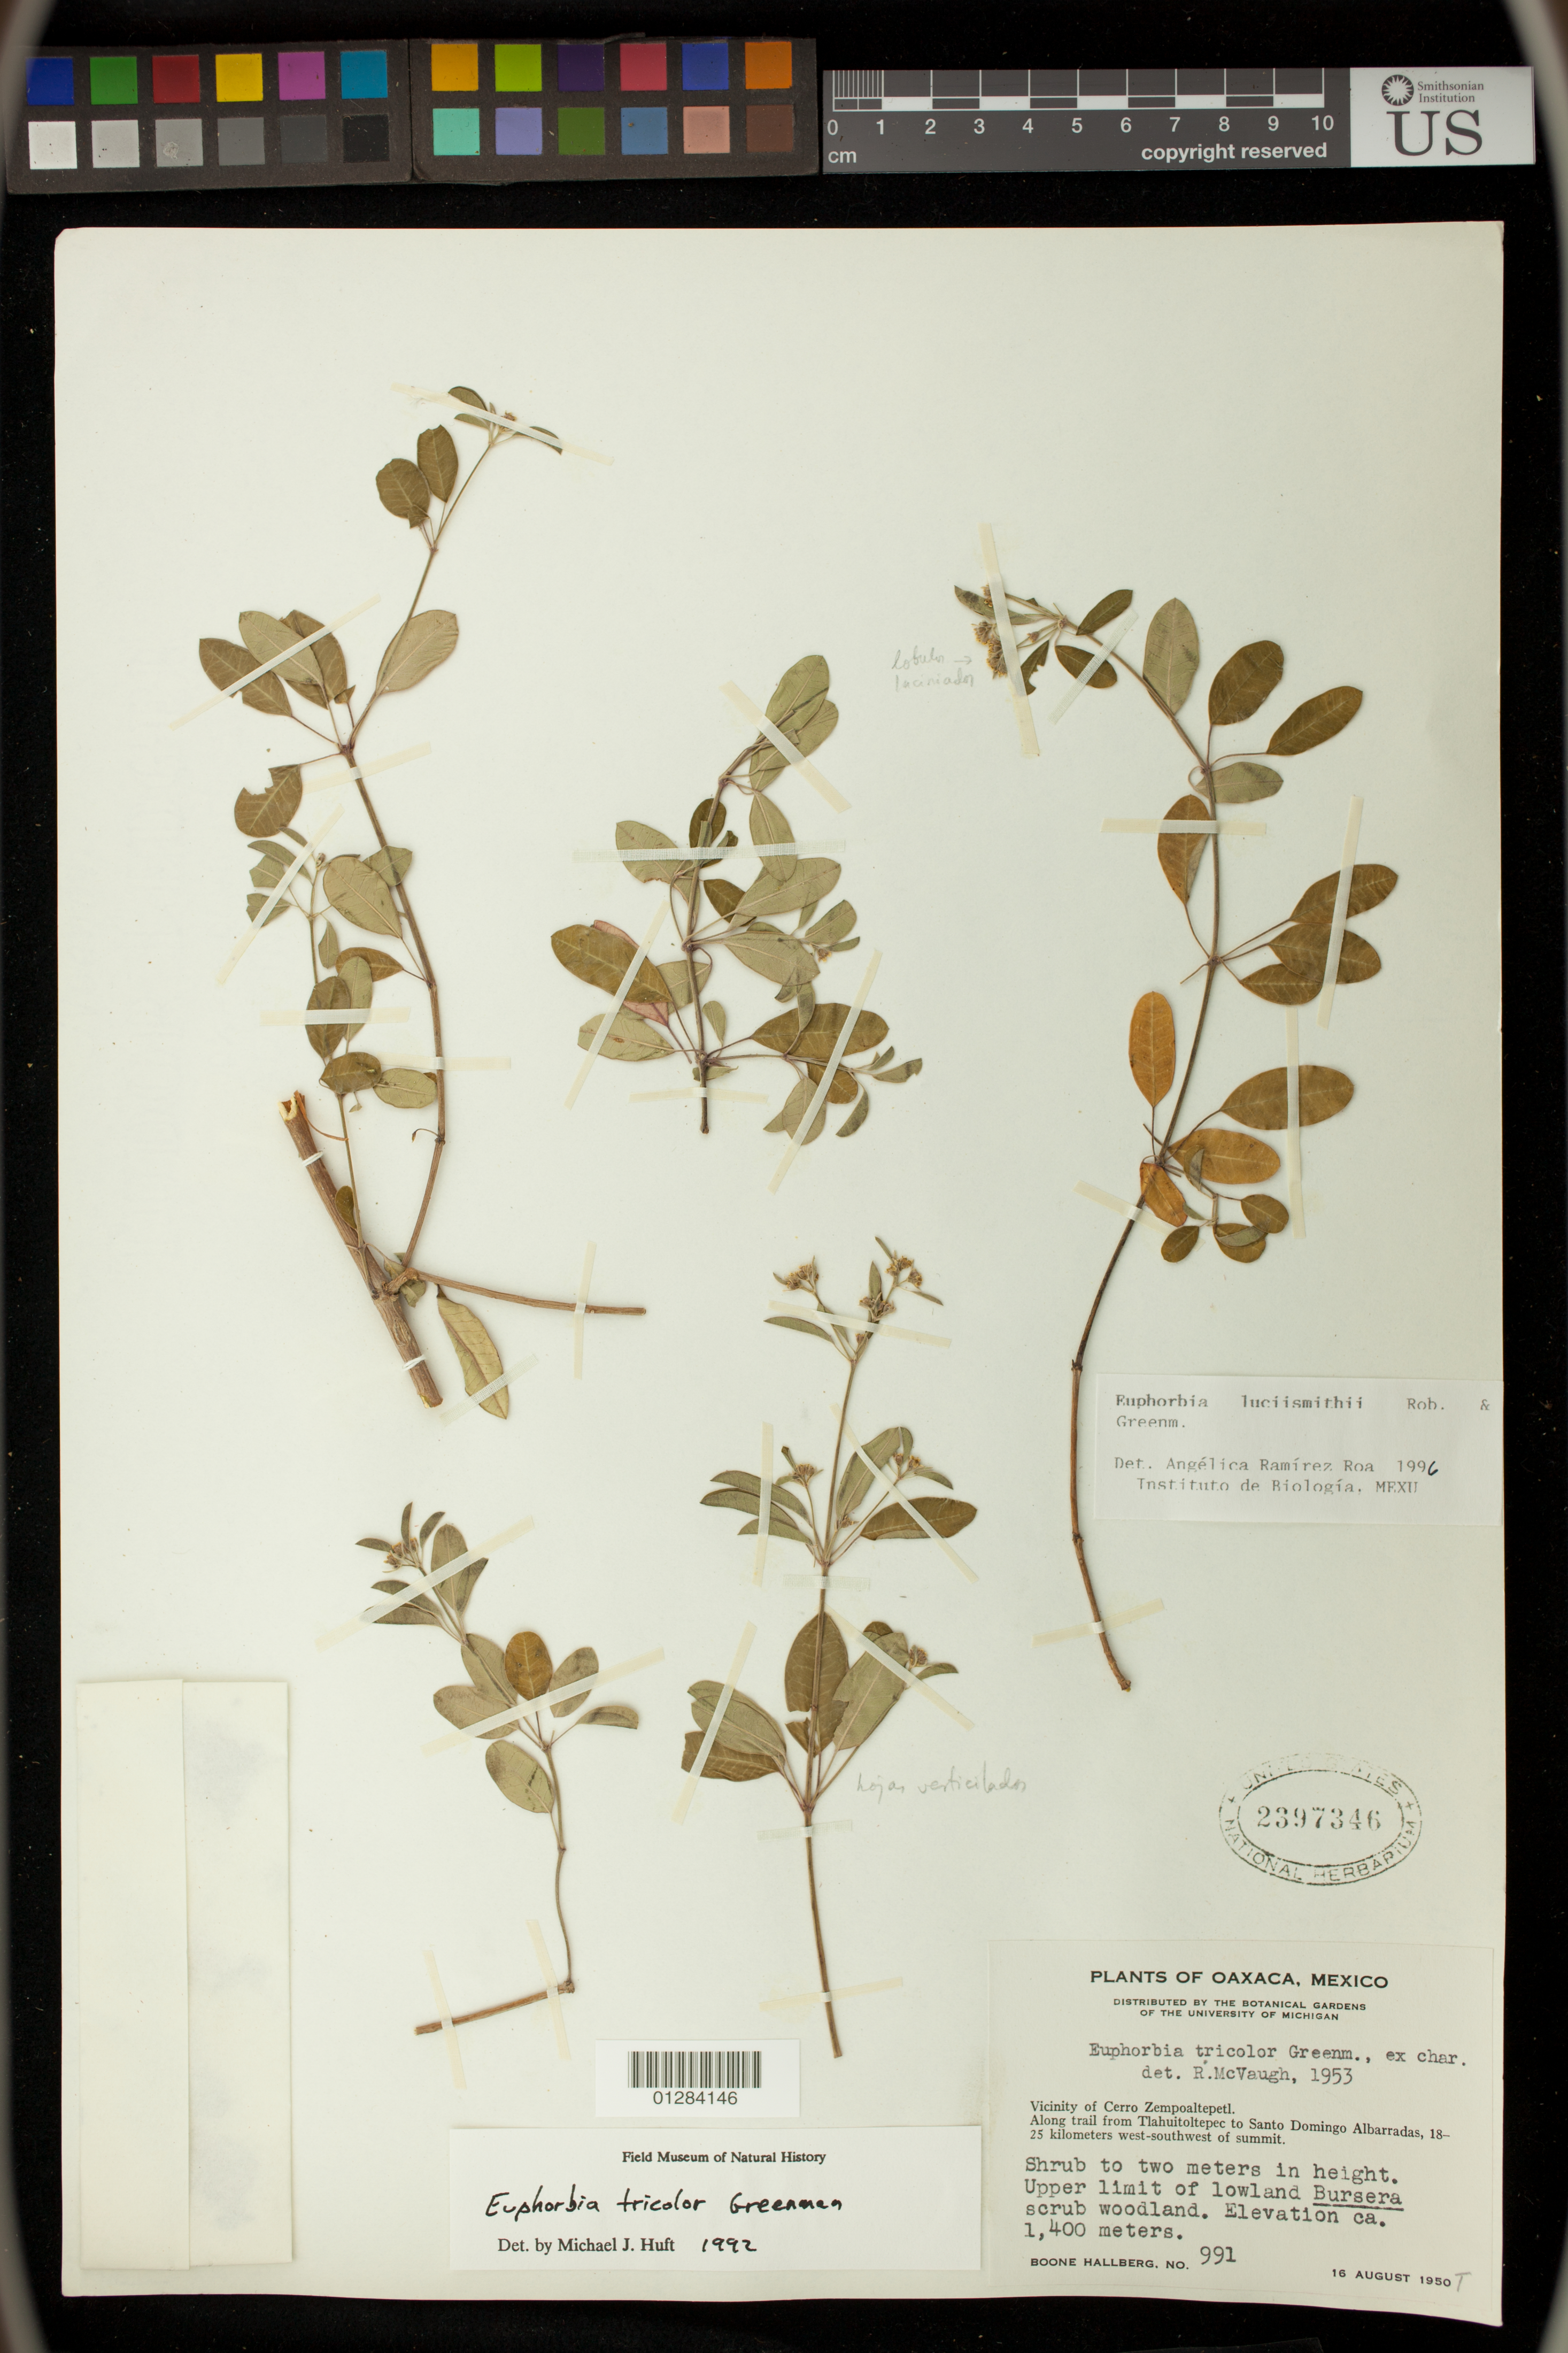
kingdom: Plantae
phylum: Tracheophyta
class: Magnoliopsida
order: Malpighiales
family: Euphorbiaceae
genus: Euphorbia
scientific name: Euphorbia luciismithii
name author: B.L. Rob. & Greenm.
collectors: B. Hallberg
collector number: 991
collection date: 1950-08-16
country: Mexico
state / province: Oaxaca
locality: Vicinity of Cerro Zempoaltepetl. Along trail from Tlahuitoltepec to Santa Domingo Albarradas, 18-25 kilometers west-southwest of summit.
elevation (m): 1400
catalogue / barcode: US 2397346